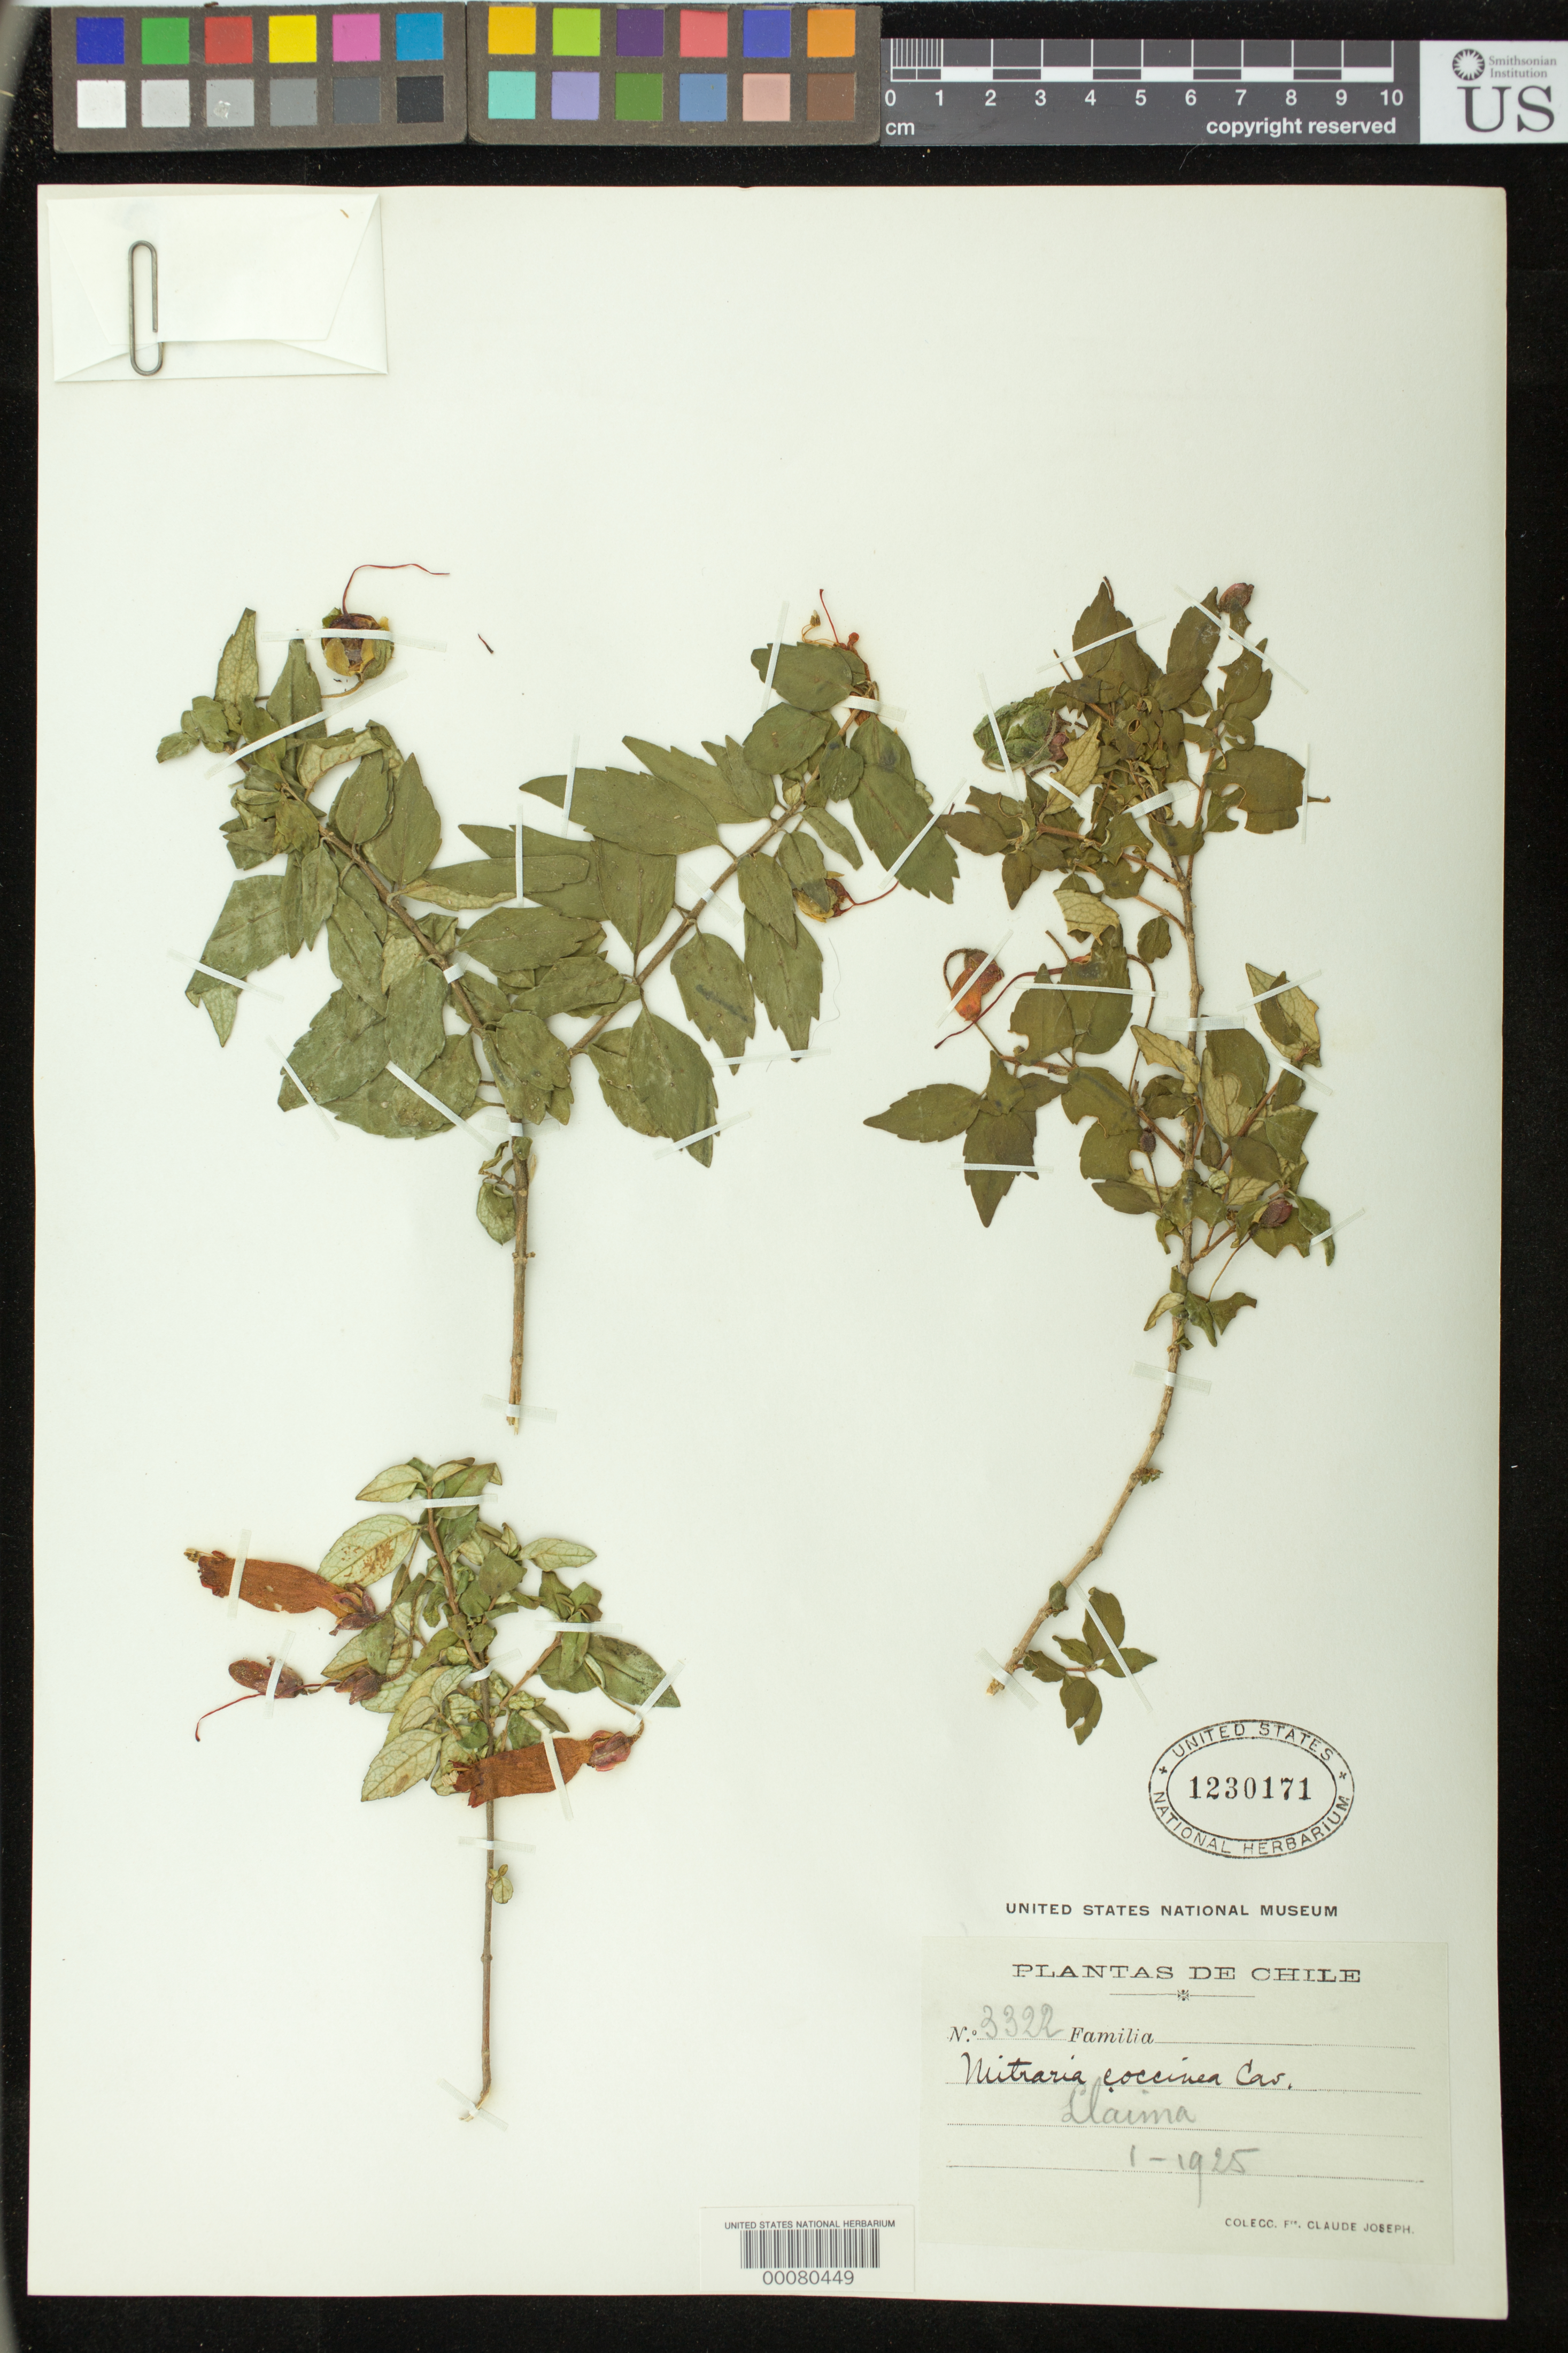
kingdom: Plantae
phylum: Tracheophyta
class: Magnoliopsida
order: Lamiales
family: Gesneriaceae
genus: Mitraria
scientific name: Mitraria coccinea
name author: Cav.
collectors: Bro. Claude-Joseph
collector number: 3322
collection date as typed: Jan 1925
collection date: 1925-01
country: Chile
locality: Llaima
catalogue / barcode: US 1230171